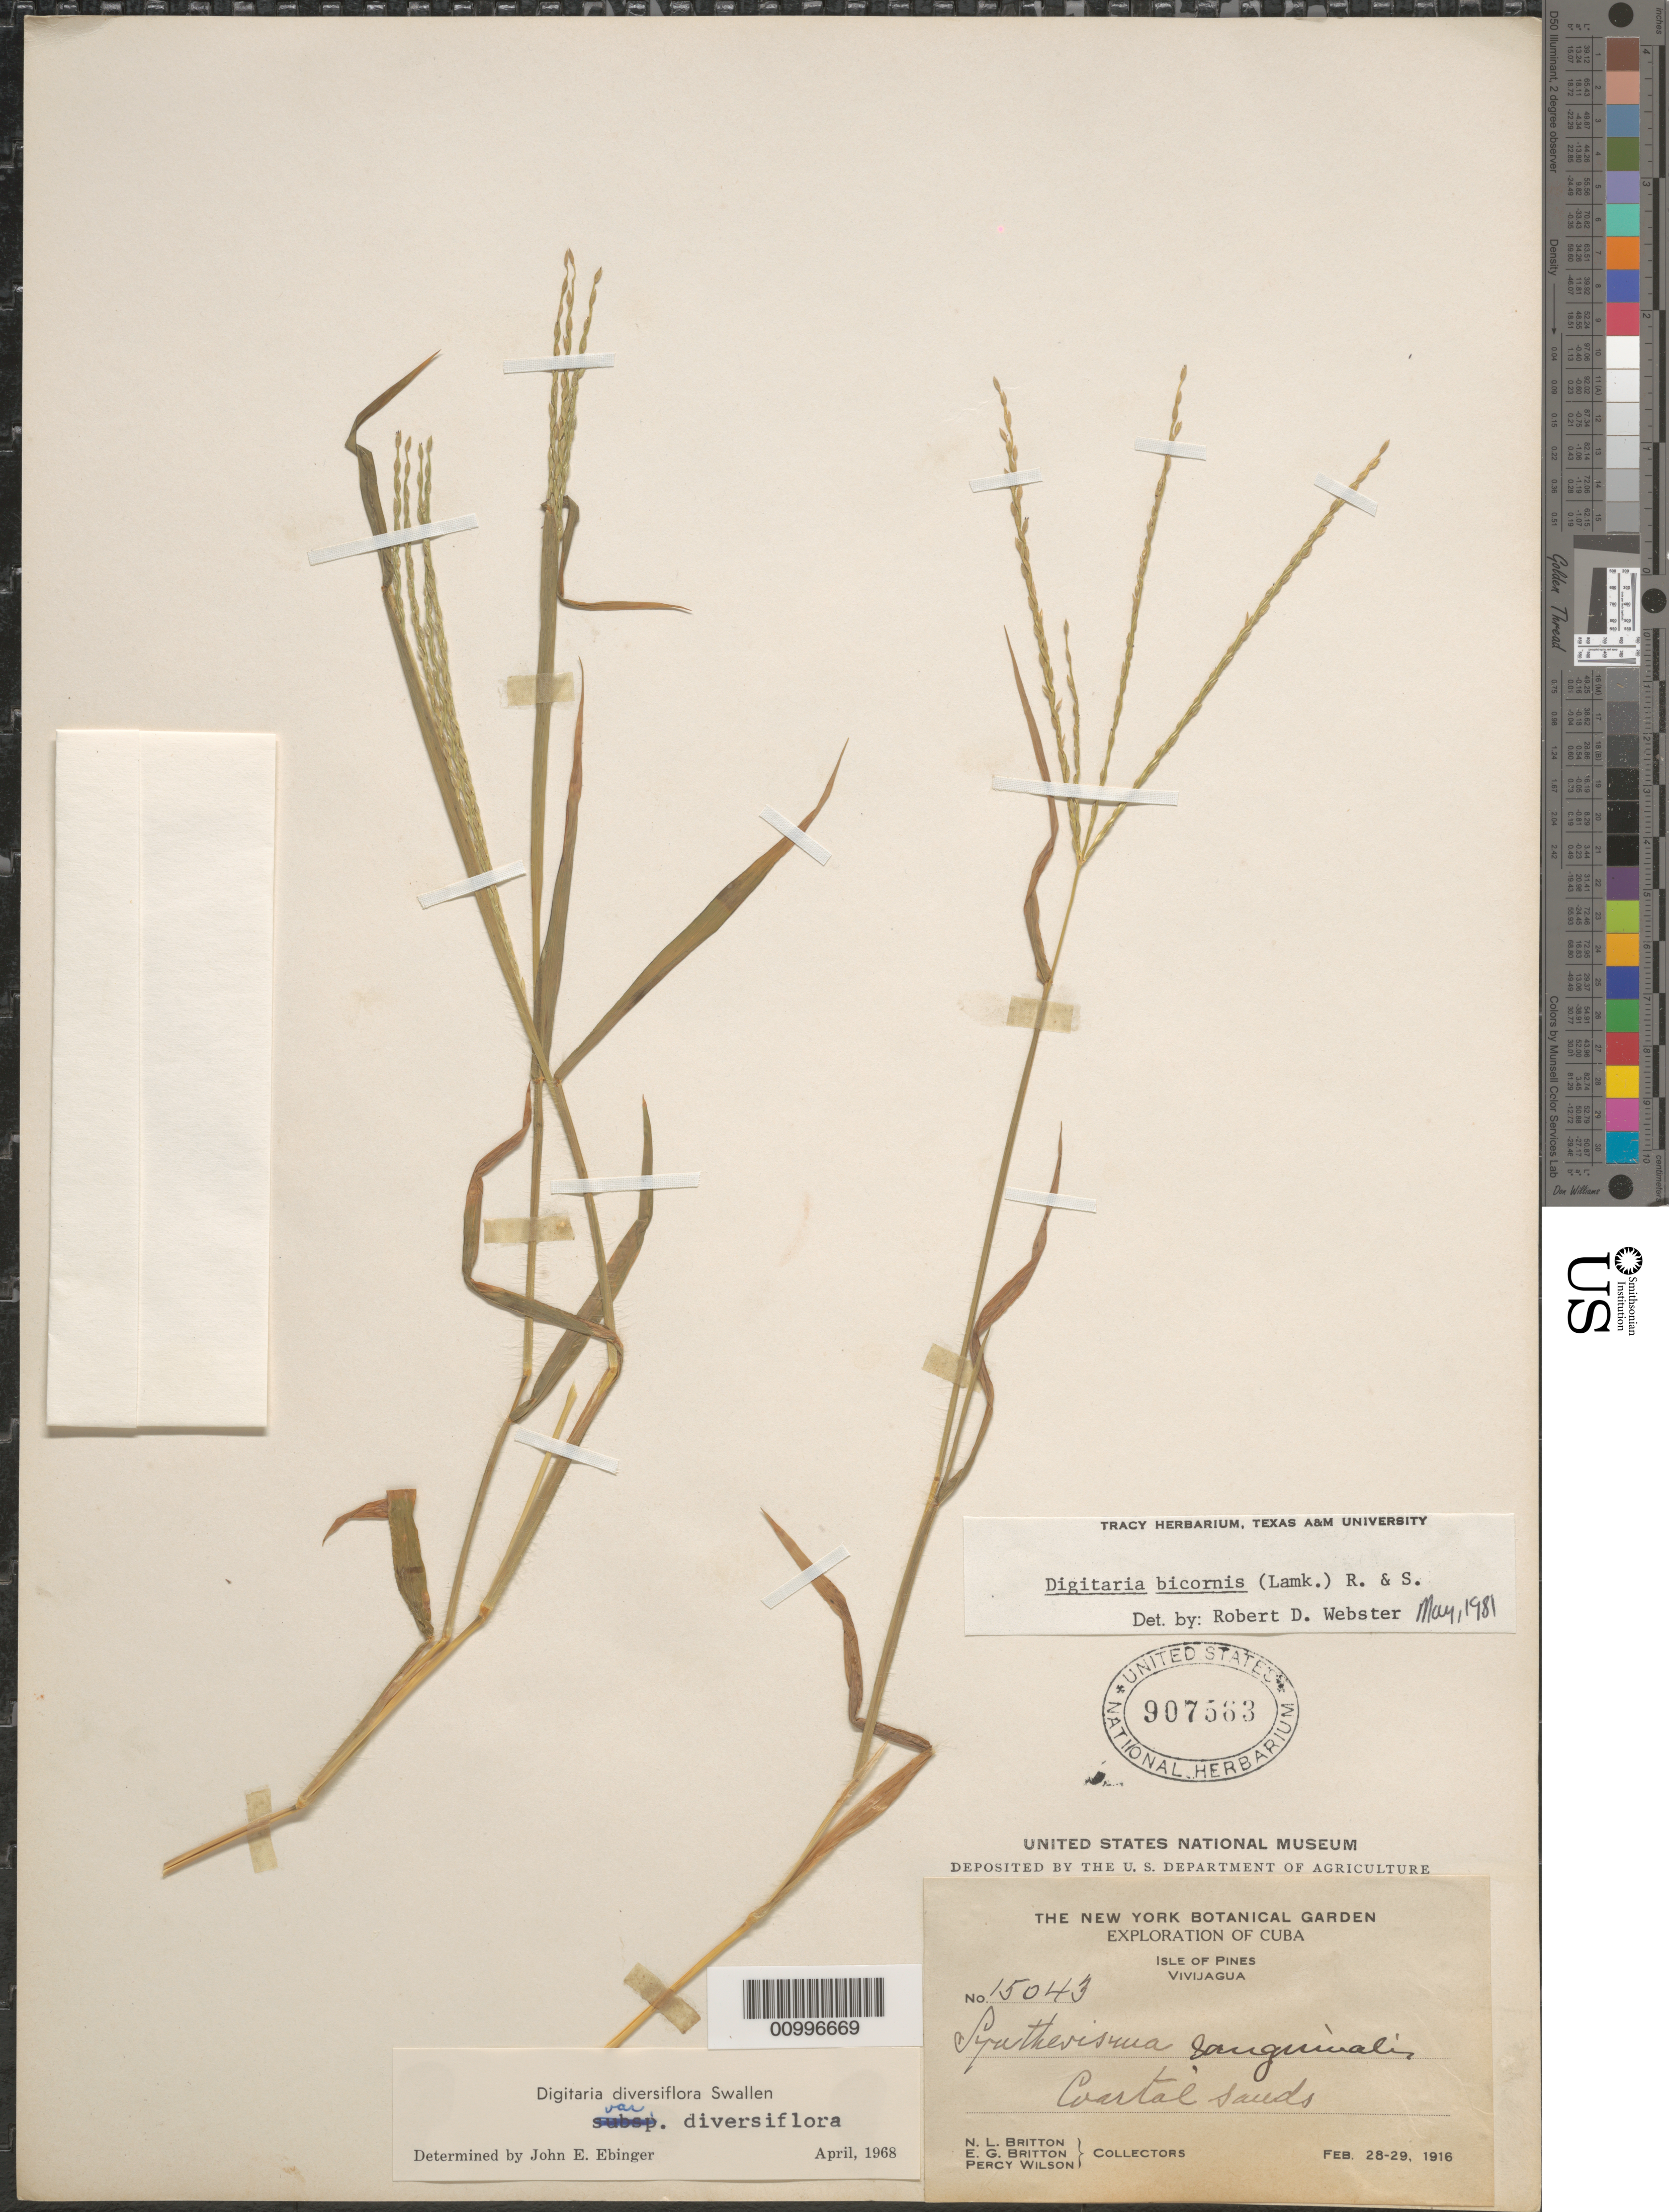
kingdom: Plantae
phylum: Tracheophyta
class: Liliopsida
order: Poales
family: Poaceae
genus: Digitaria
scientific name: Digitaria bicornis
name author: (Lam.) Roem. & Schult.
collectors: N. Britton, E. G. Britton & P. Wilson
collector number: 15043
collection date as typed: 28 Feb 1916 to 29 Feb 1916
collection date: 1916-02-28/1916-02-29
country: Cuba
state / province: Isla de la Juventud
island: Isla de la Juventud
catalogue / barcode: US 907563